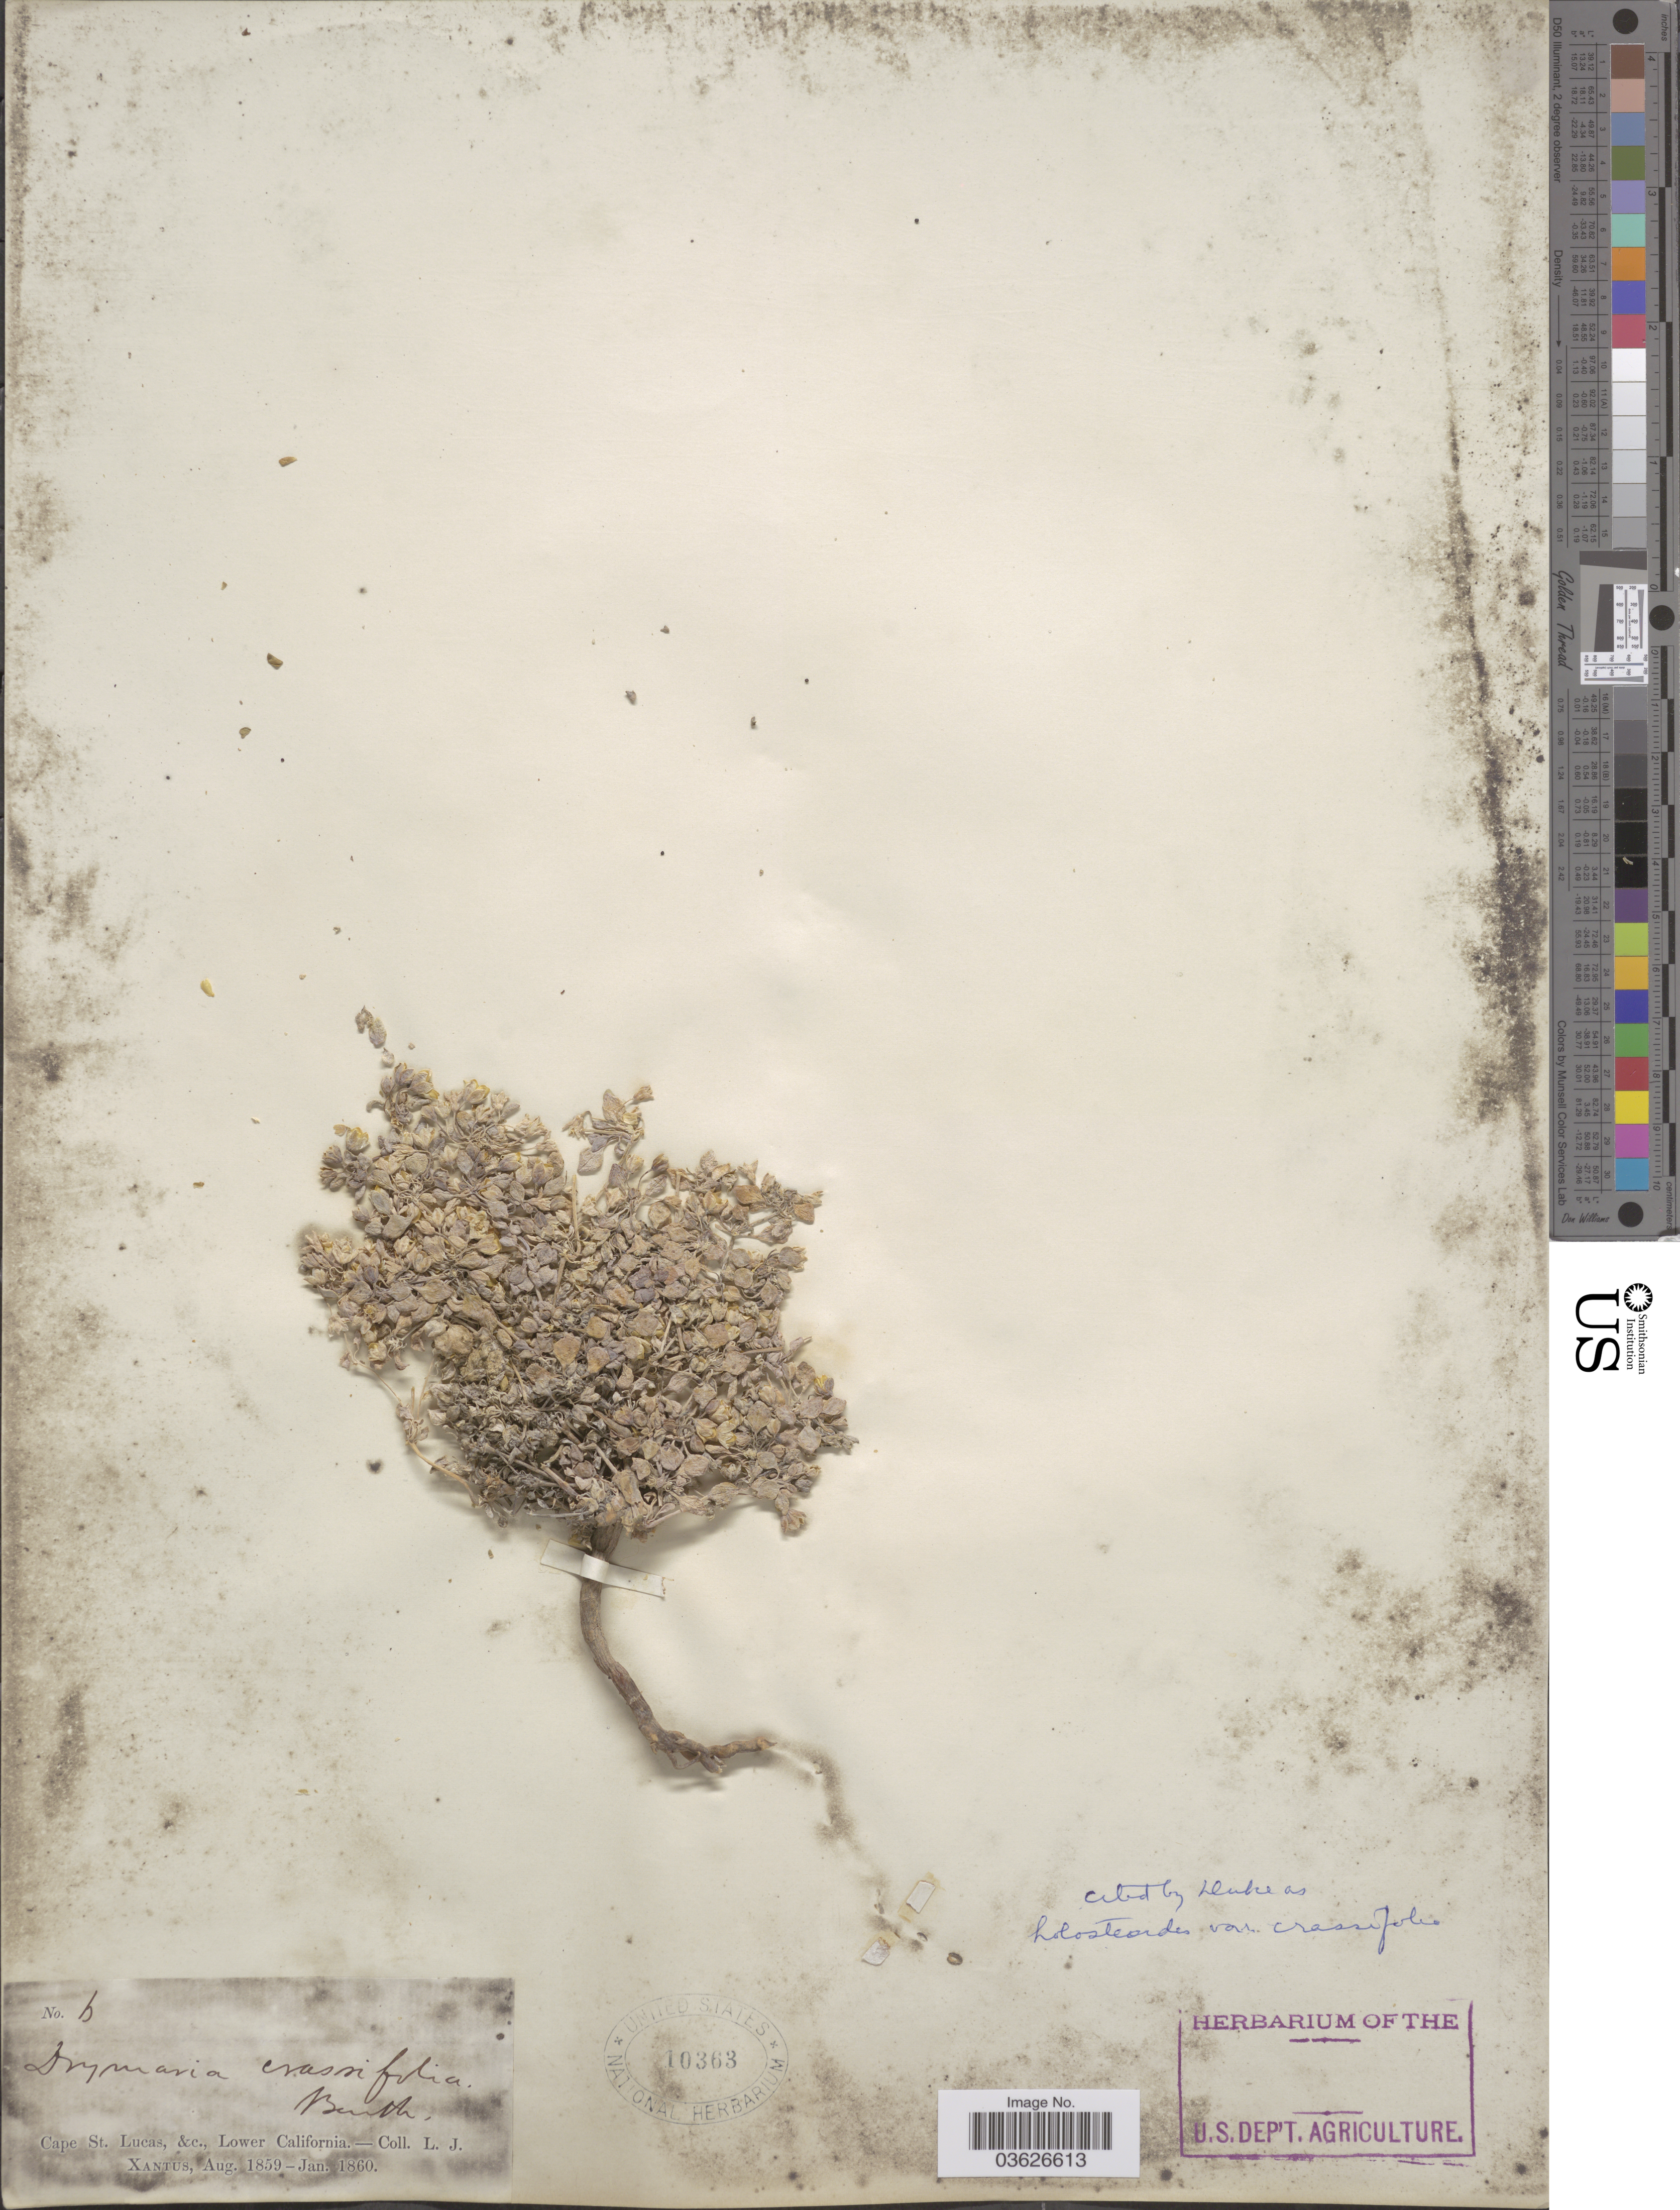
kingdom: Plantae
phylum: Tracheophyta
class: Magnoliopsida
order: Caryophyllales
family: Caryophyllaceae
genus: Drymaria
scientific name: Drymaria holosteoides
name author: Benth.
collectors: L. J. Xantus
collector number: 6*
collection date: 1859-08/1860-01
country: Mexico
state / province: Baja California Sur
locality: Cape St. Lucas, &c., Lower California.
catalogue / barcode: US 10363